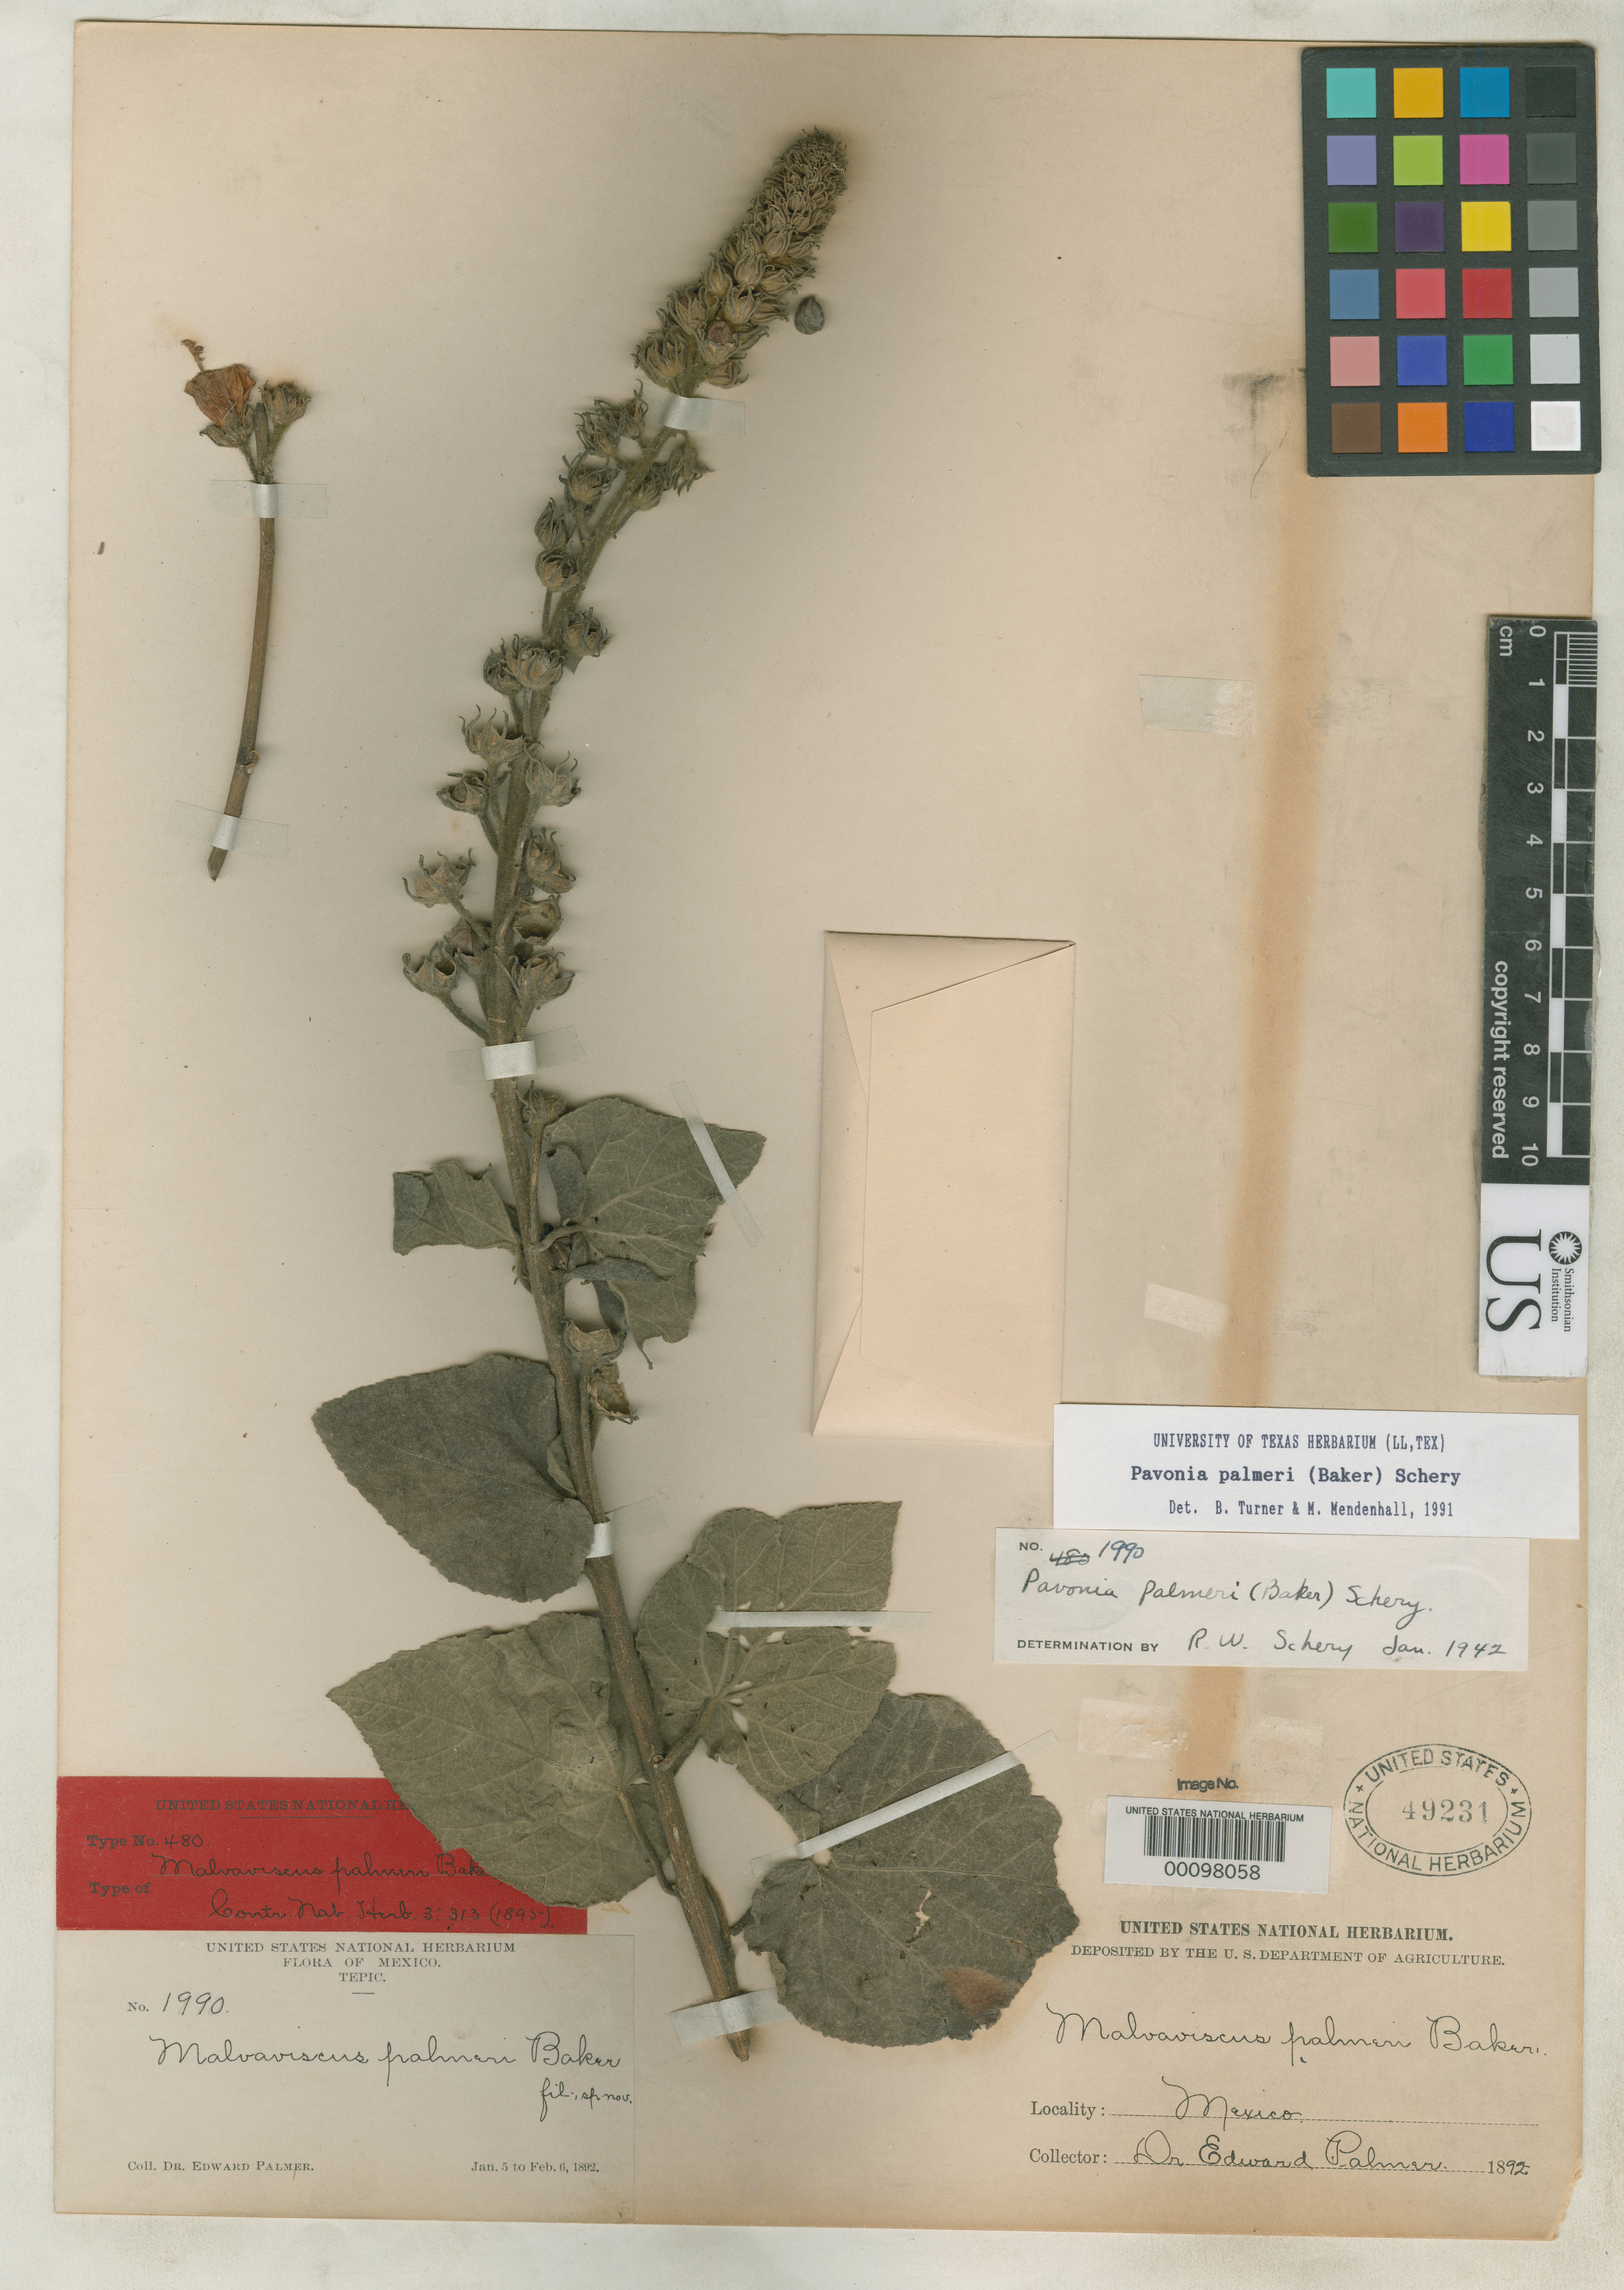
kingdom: Plantae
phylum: Tracheophyta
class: Magnoliopsida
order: Malvales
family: Malvaceae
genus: Malvaviscus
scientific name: Malvaviscus palmeri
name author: Baker f. in Rose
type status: Type Collection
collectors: E. Palmer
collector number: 1990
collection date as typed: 05 Jan 1892 to 06 Feb 1892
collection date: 1892-01-05/1892-02-06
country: Mexico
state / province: Nayarit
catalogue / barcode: US 49231